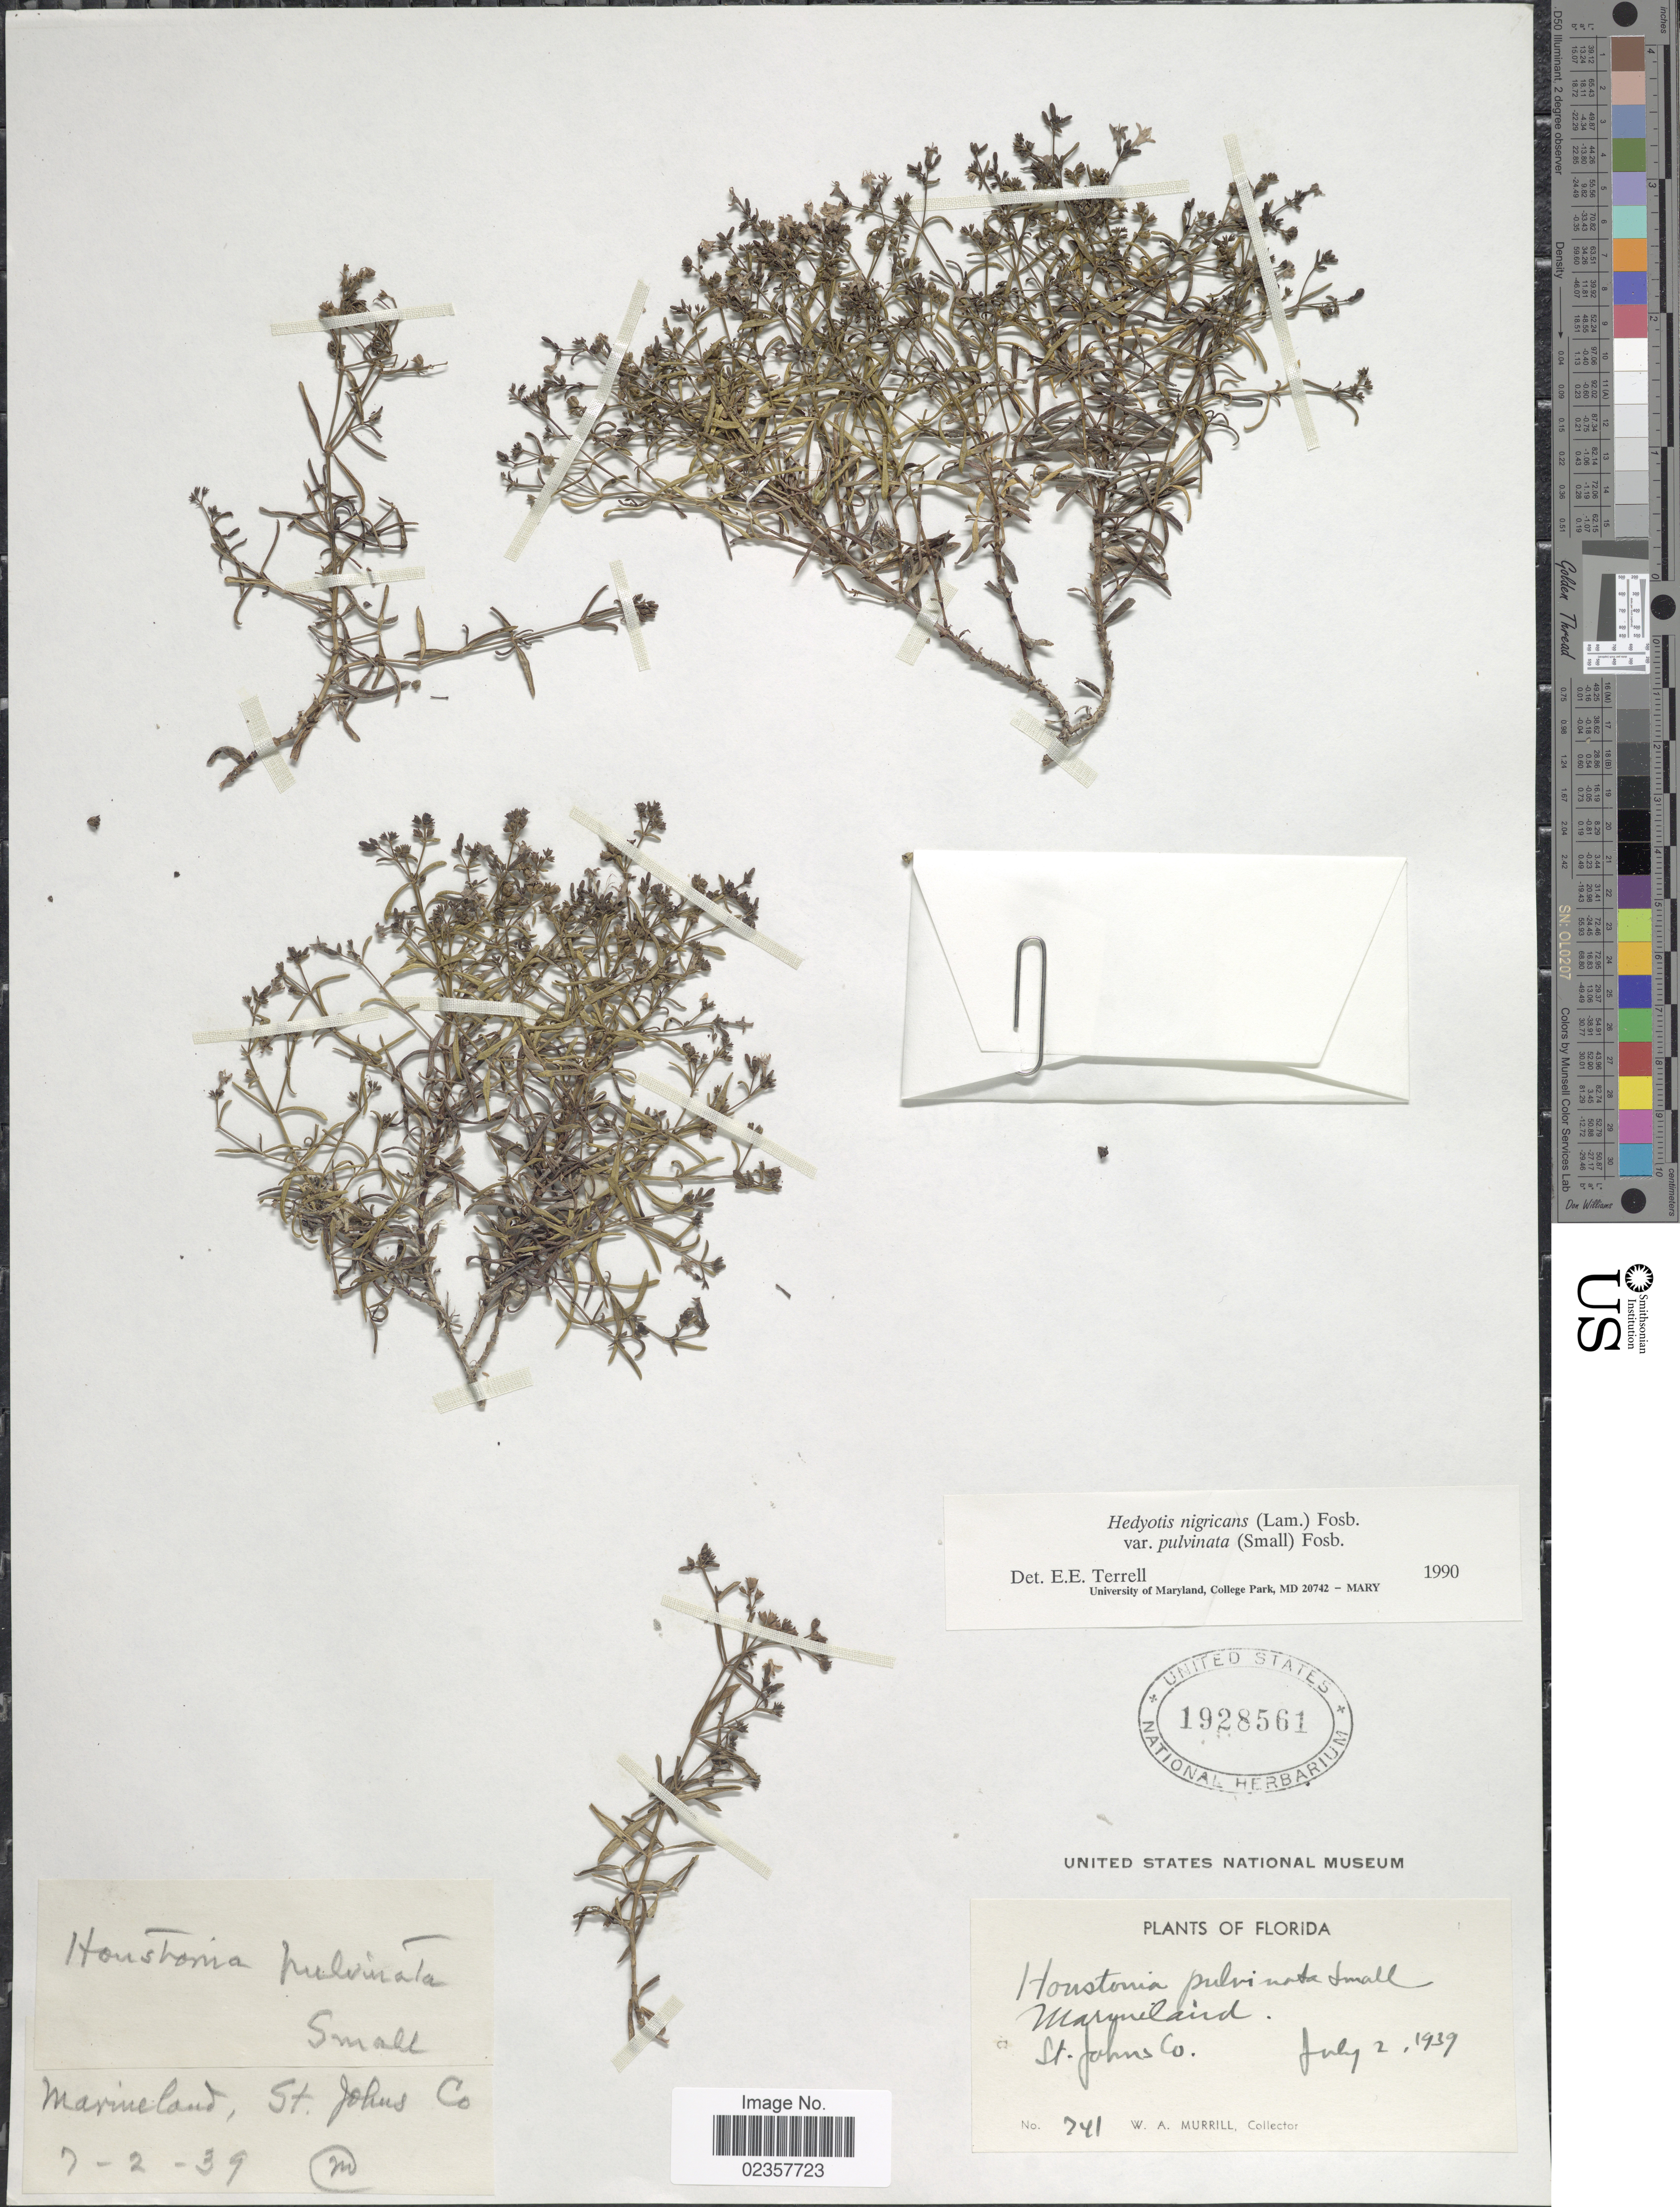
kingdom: Plantae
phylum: Tracheophyta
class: Magnoliopsida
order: Gentianales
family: Rubiaceae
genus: Houstonia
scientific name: Houstonia nigricans var. pulvinata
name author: (Small) Terrell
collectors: W. A. Murrill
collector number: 741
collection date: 1939-07-02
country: United States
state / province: Florida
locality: Marineland, St. John Co.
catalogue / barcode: US 1928561